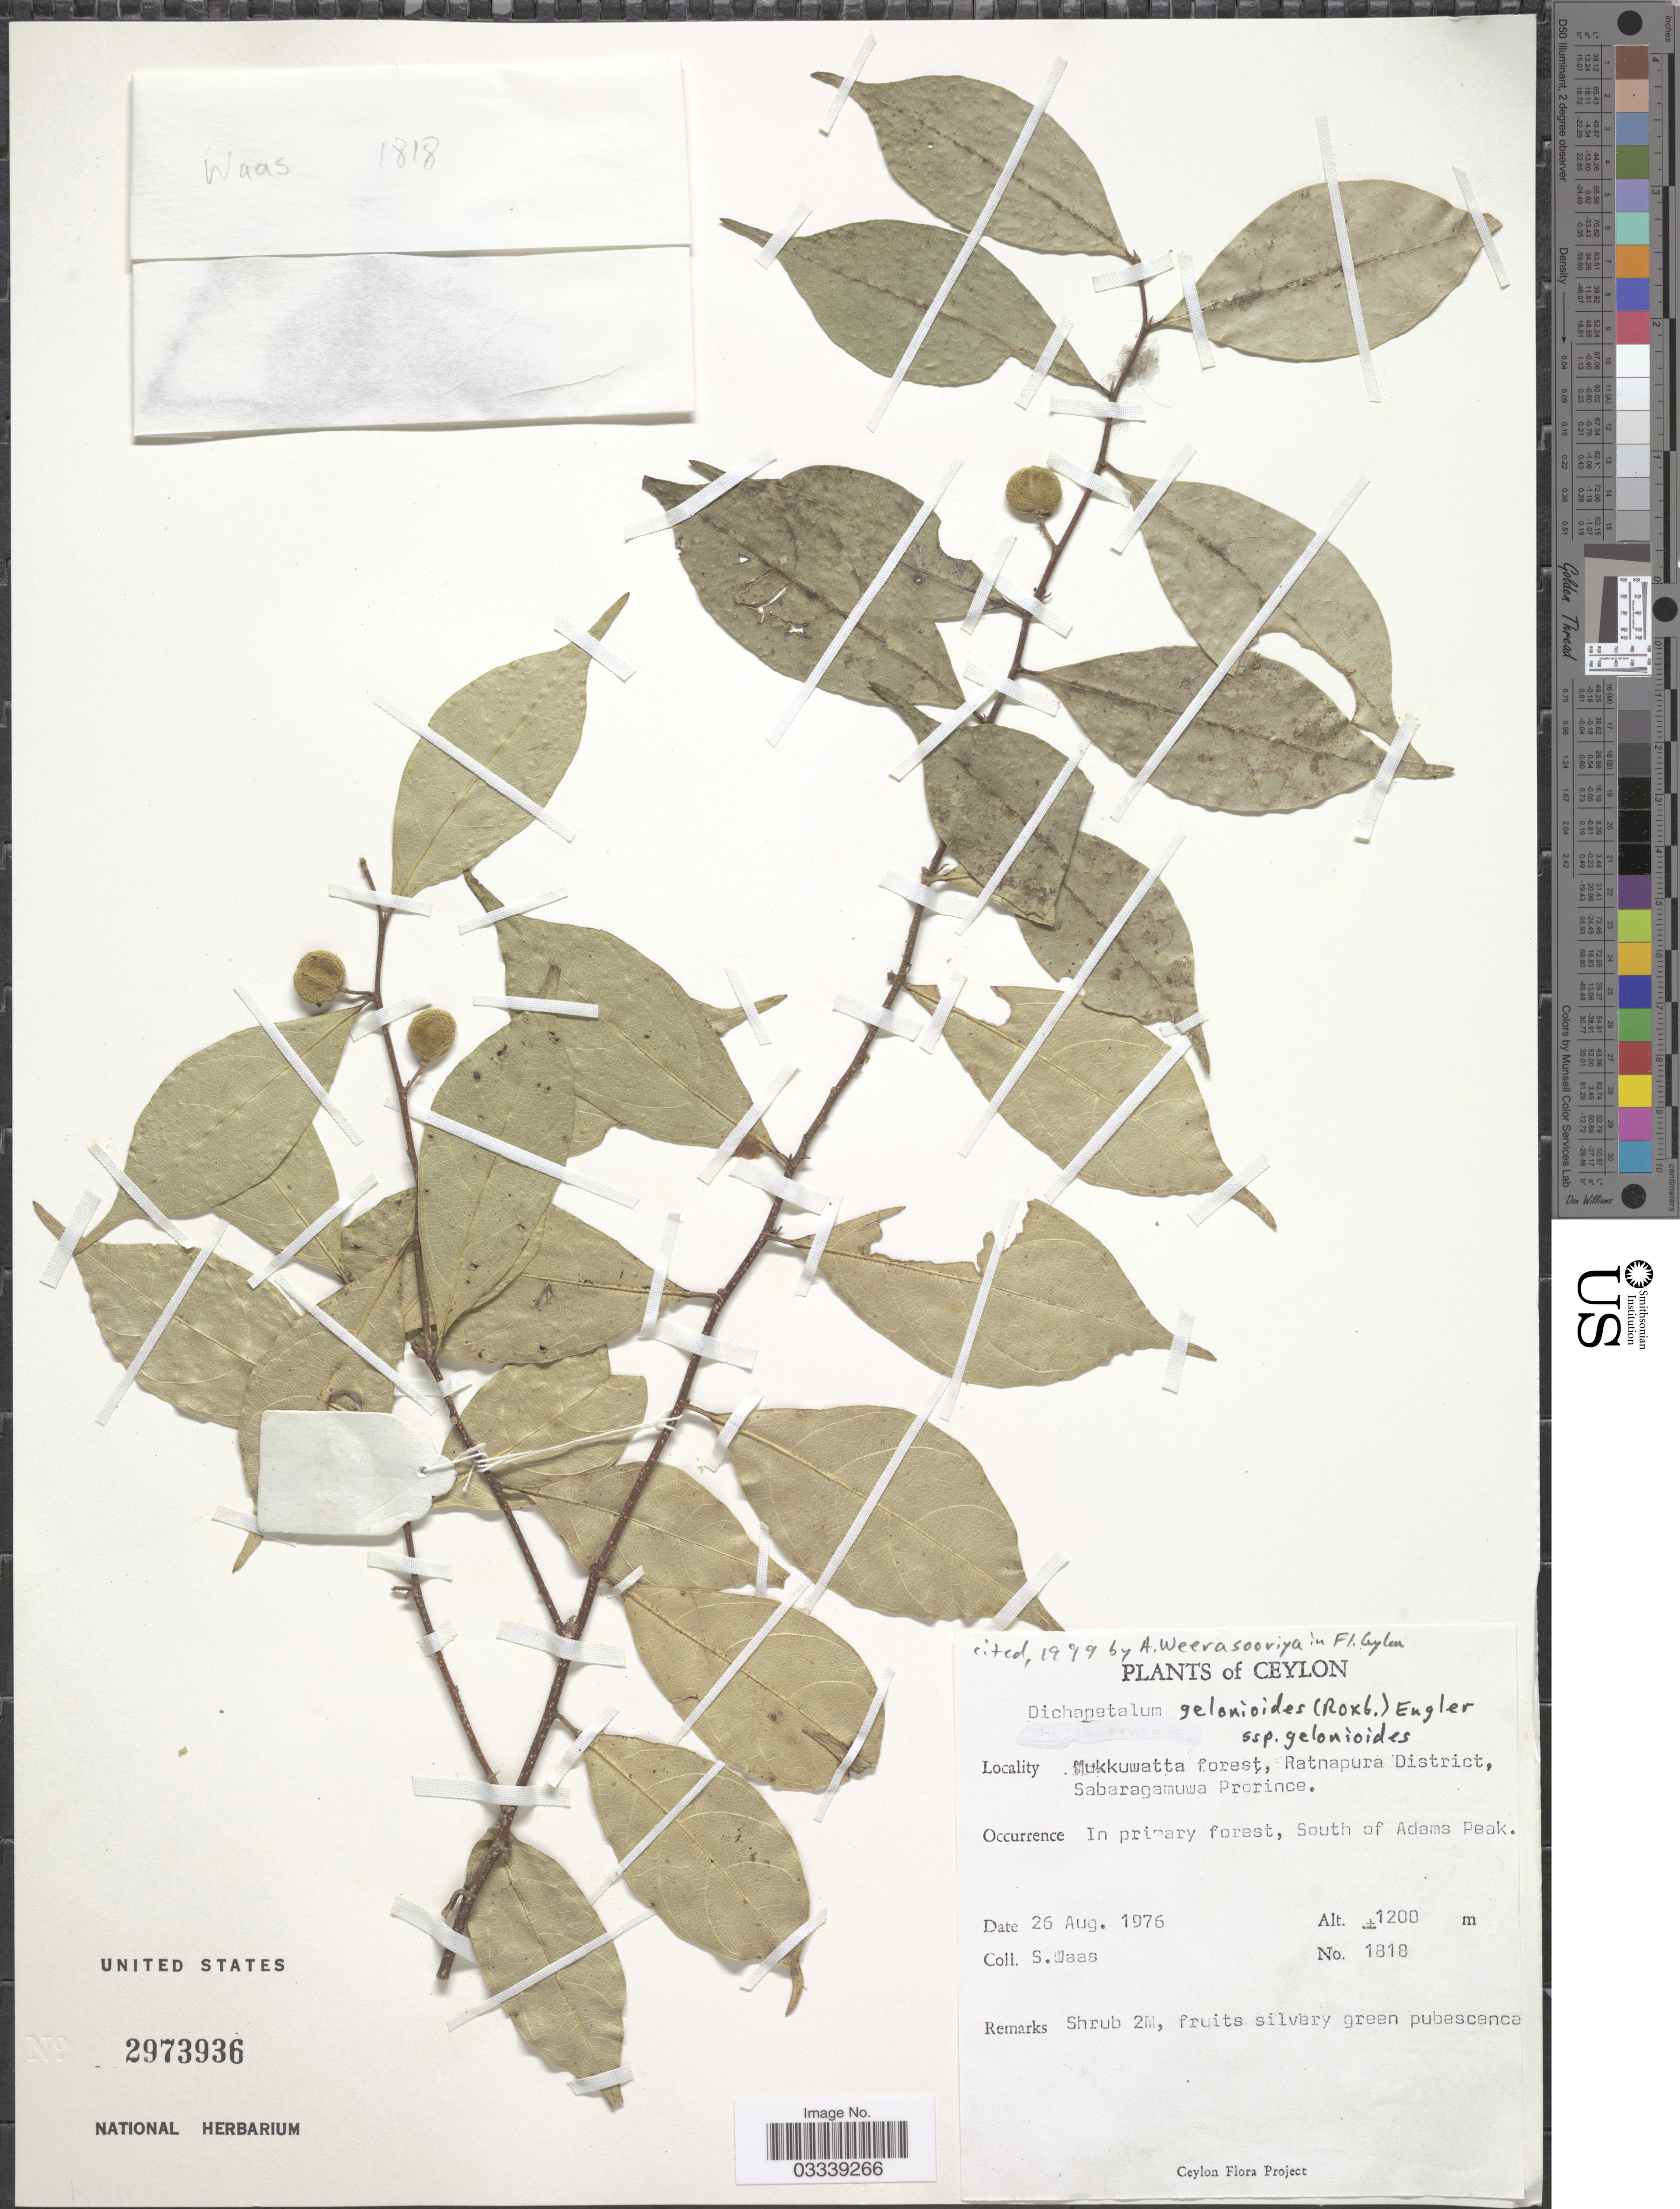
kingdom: Plantae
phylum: Tracheophyta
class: Magnoliopsida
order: Malpighiales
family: Dichapetalaceae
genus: Dichapetalum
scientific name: Dichapetalum gelonioides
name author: (Roxb.) Engl.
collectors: S. Waas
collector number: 1818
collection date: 1976-08-26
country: Sri Lanka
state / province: Sabaragamuwa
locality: Ceylon, Mukkuwatta forest, Ratnapura District.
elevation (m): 1200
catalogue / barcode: US 2973936